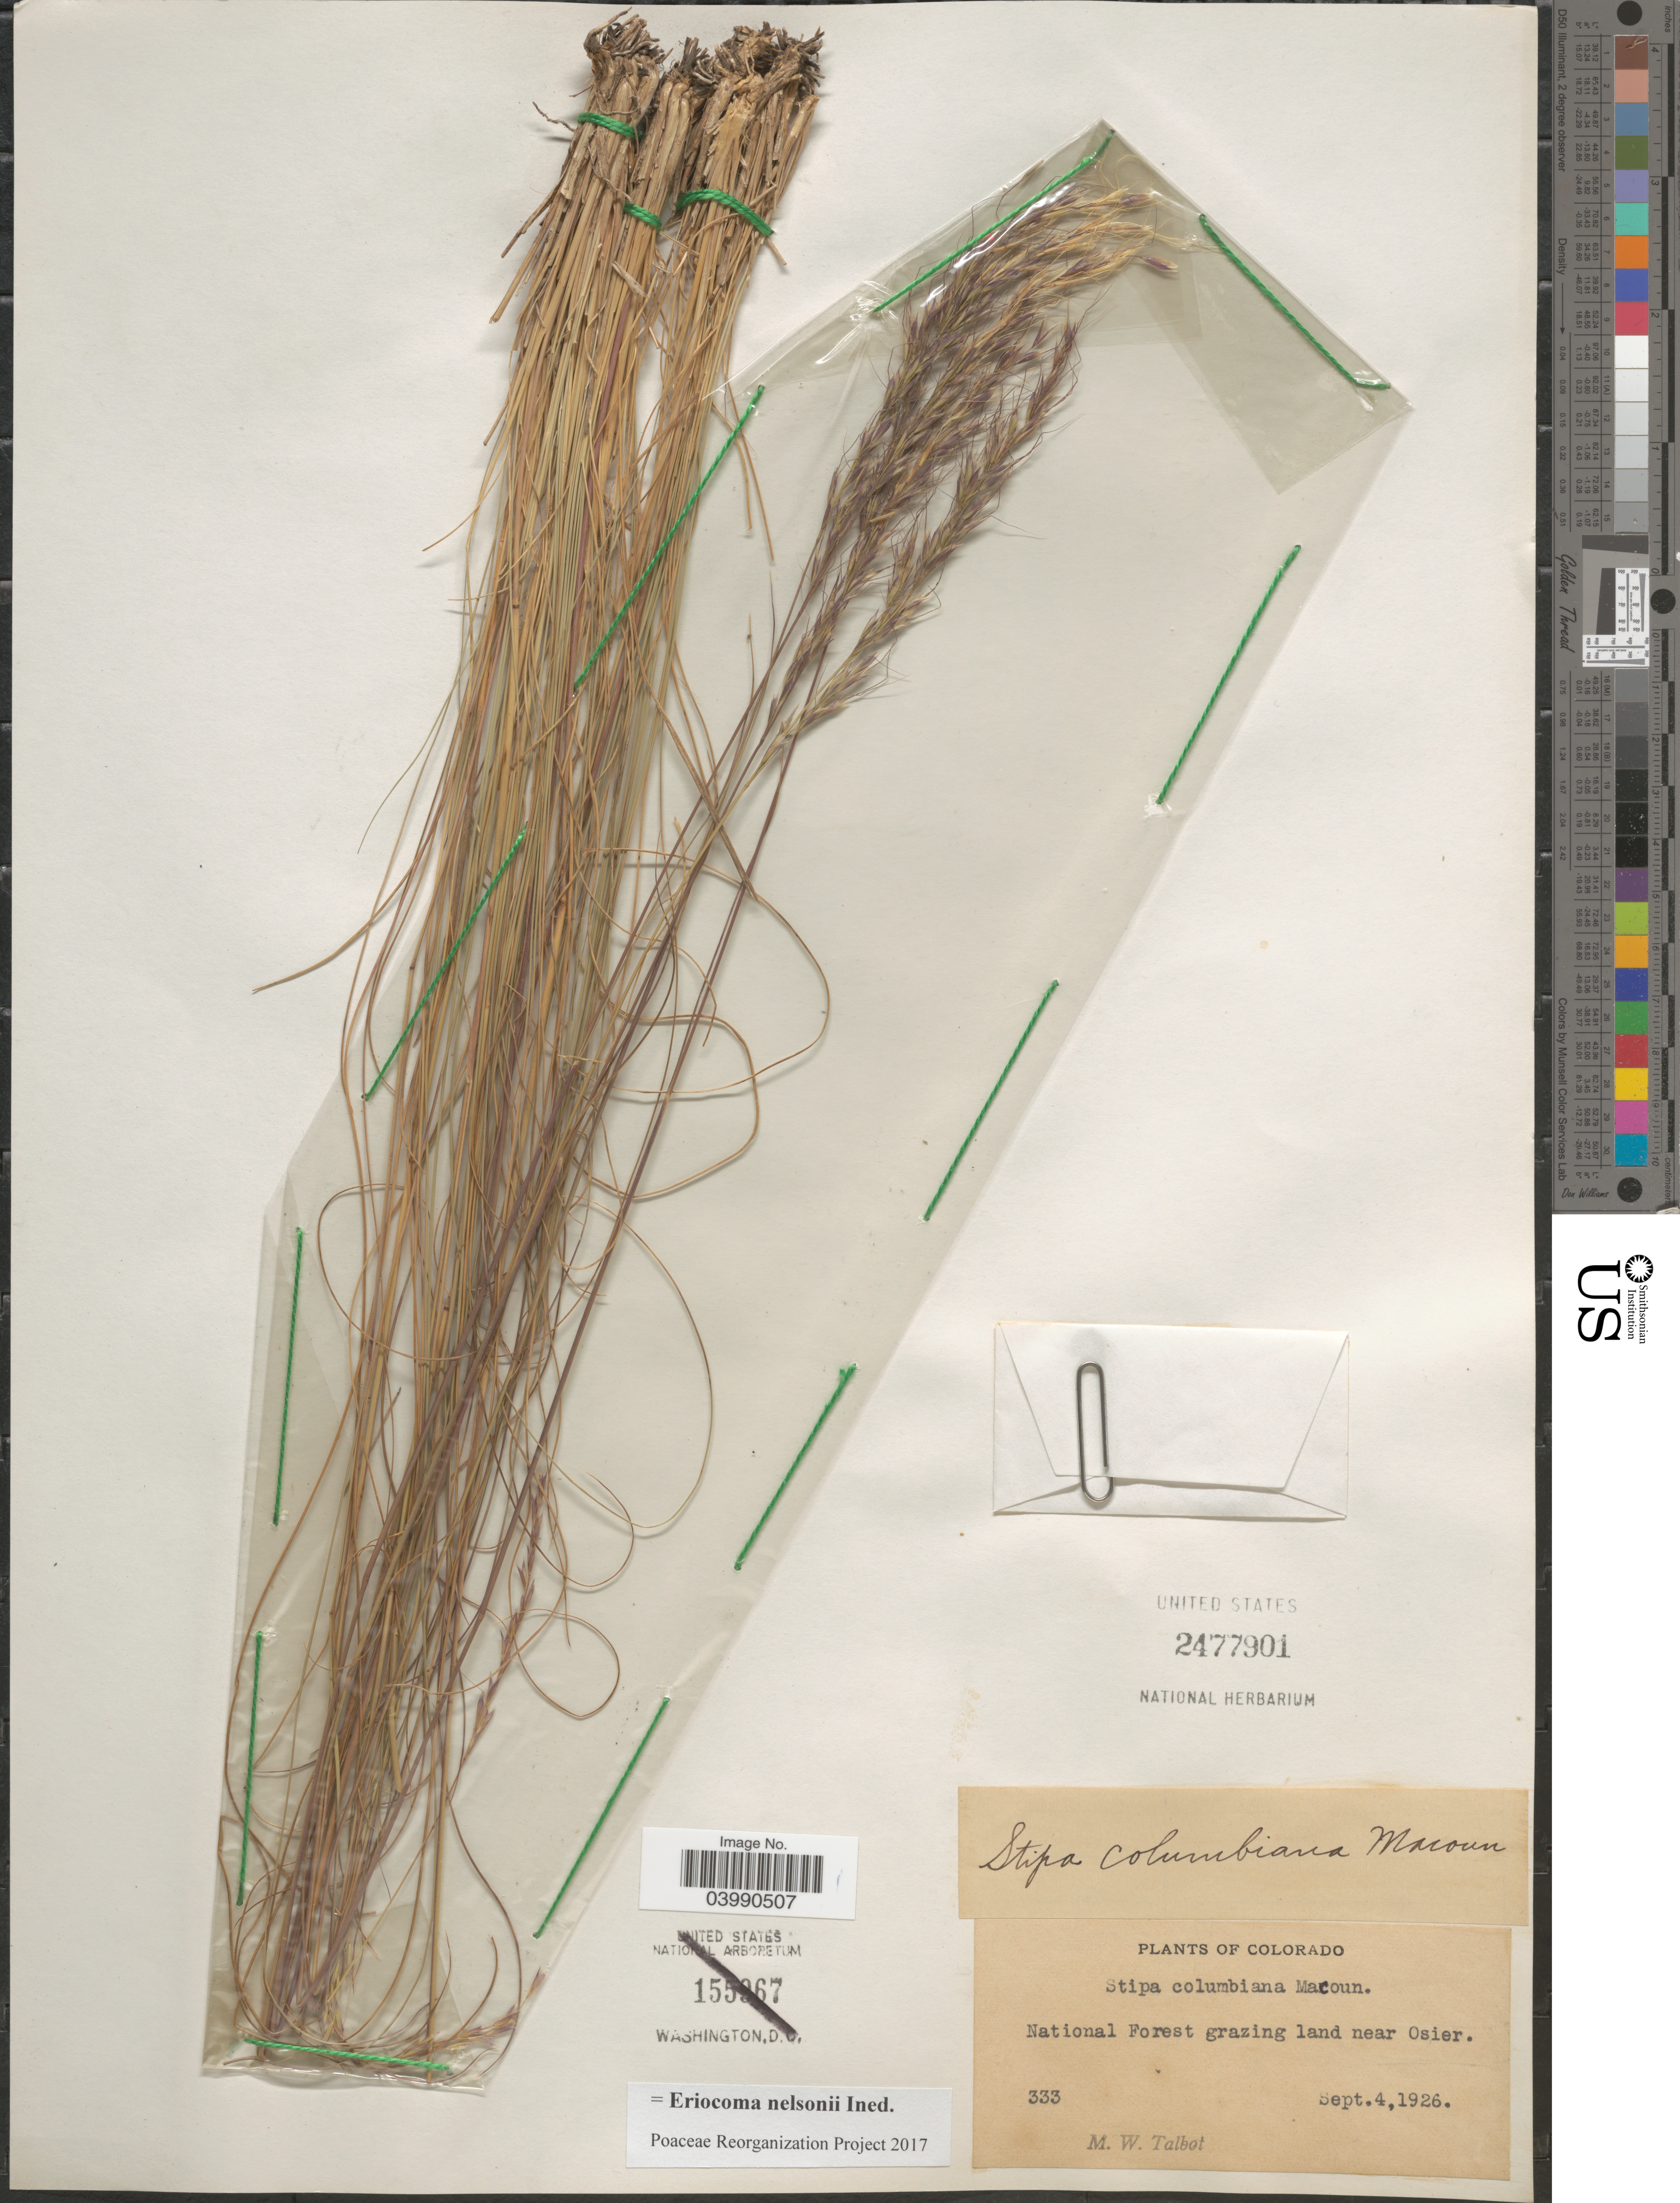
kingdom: Plantae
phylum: Tracheophyta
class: Liliopsida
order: Poales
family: Poaceae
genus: Eriocoma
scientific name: Eriocoma nelsonii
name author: (Scribn.) Romasch.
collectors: M. Talbot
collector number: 333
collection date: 1926-09-04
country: United States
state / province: Colorado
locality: National Forest grazing land near Osier.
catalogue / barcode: US 2477901